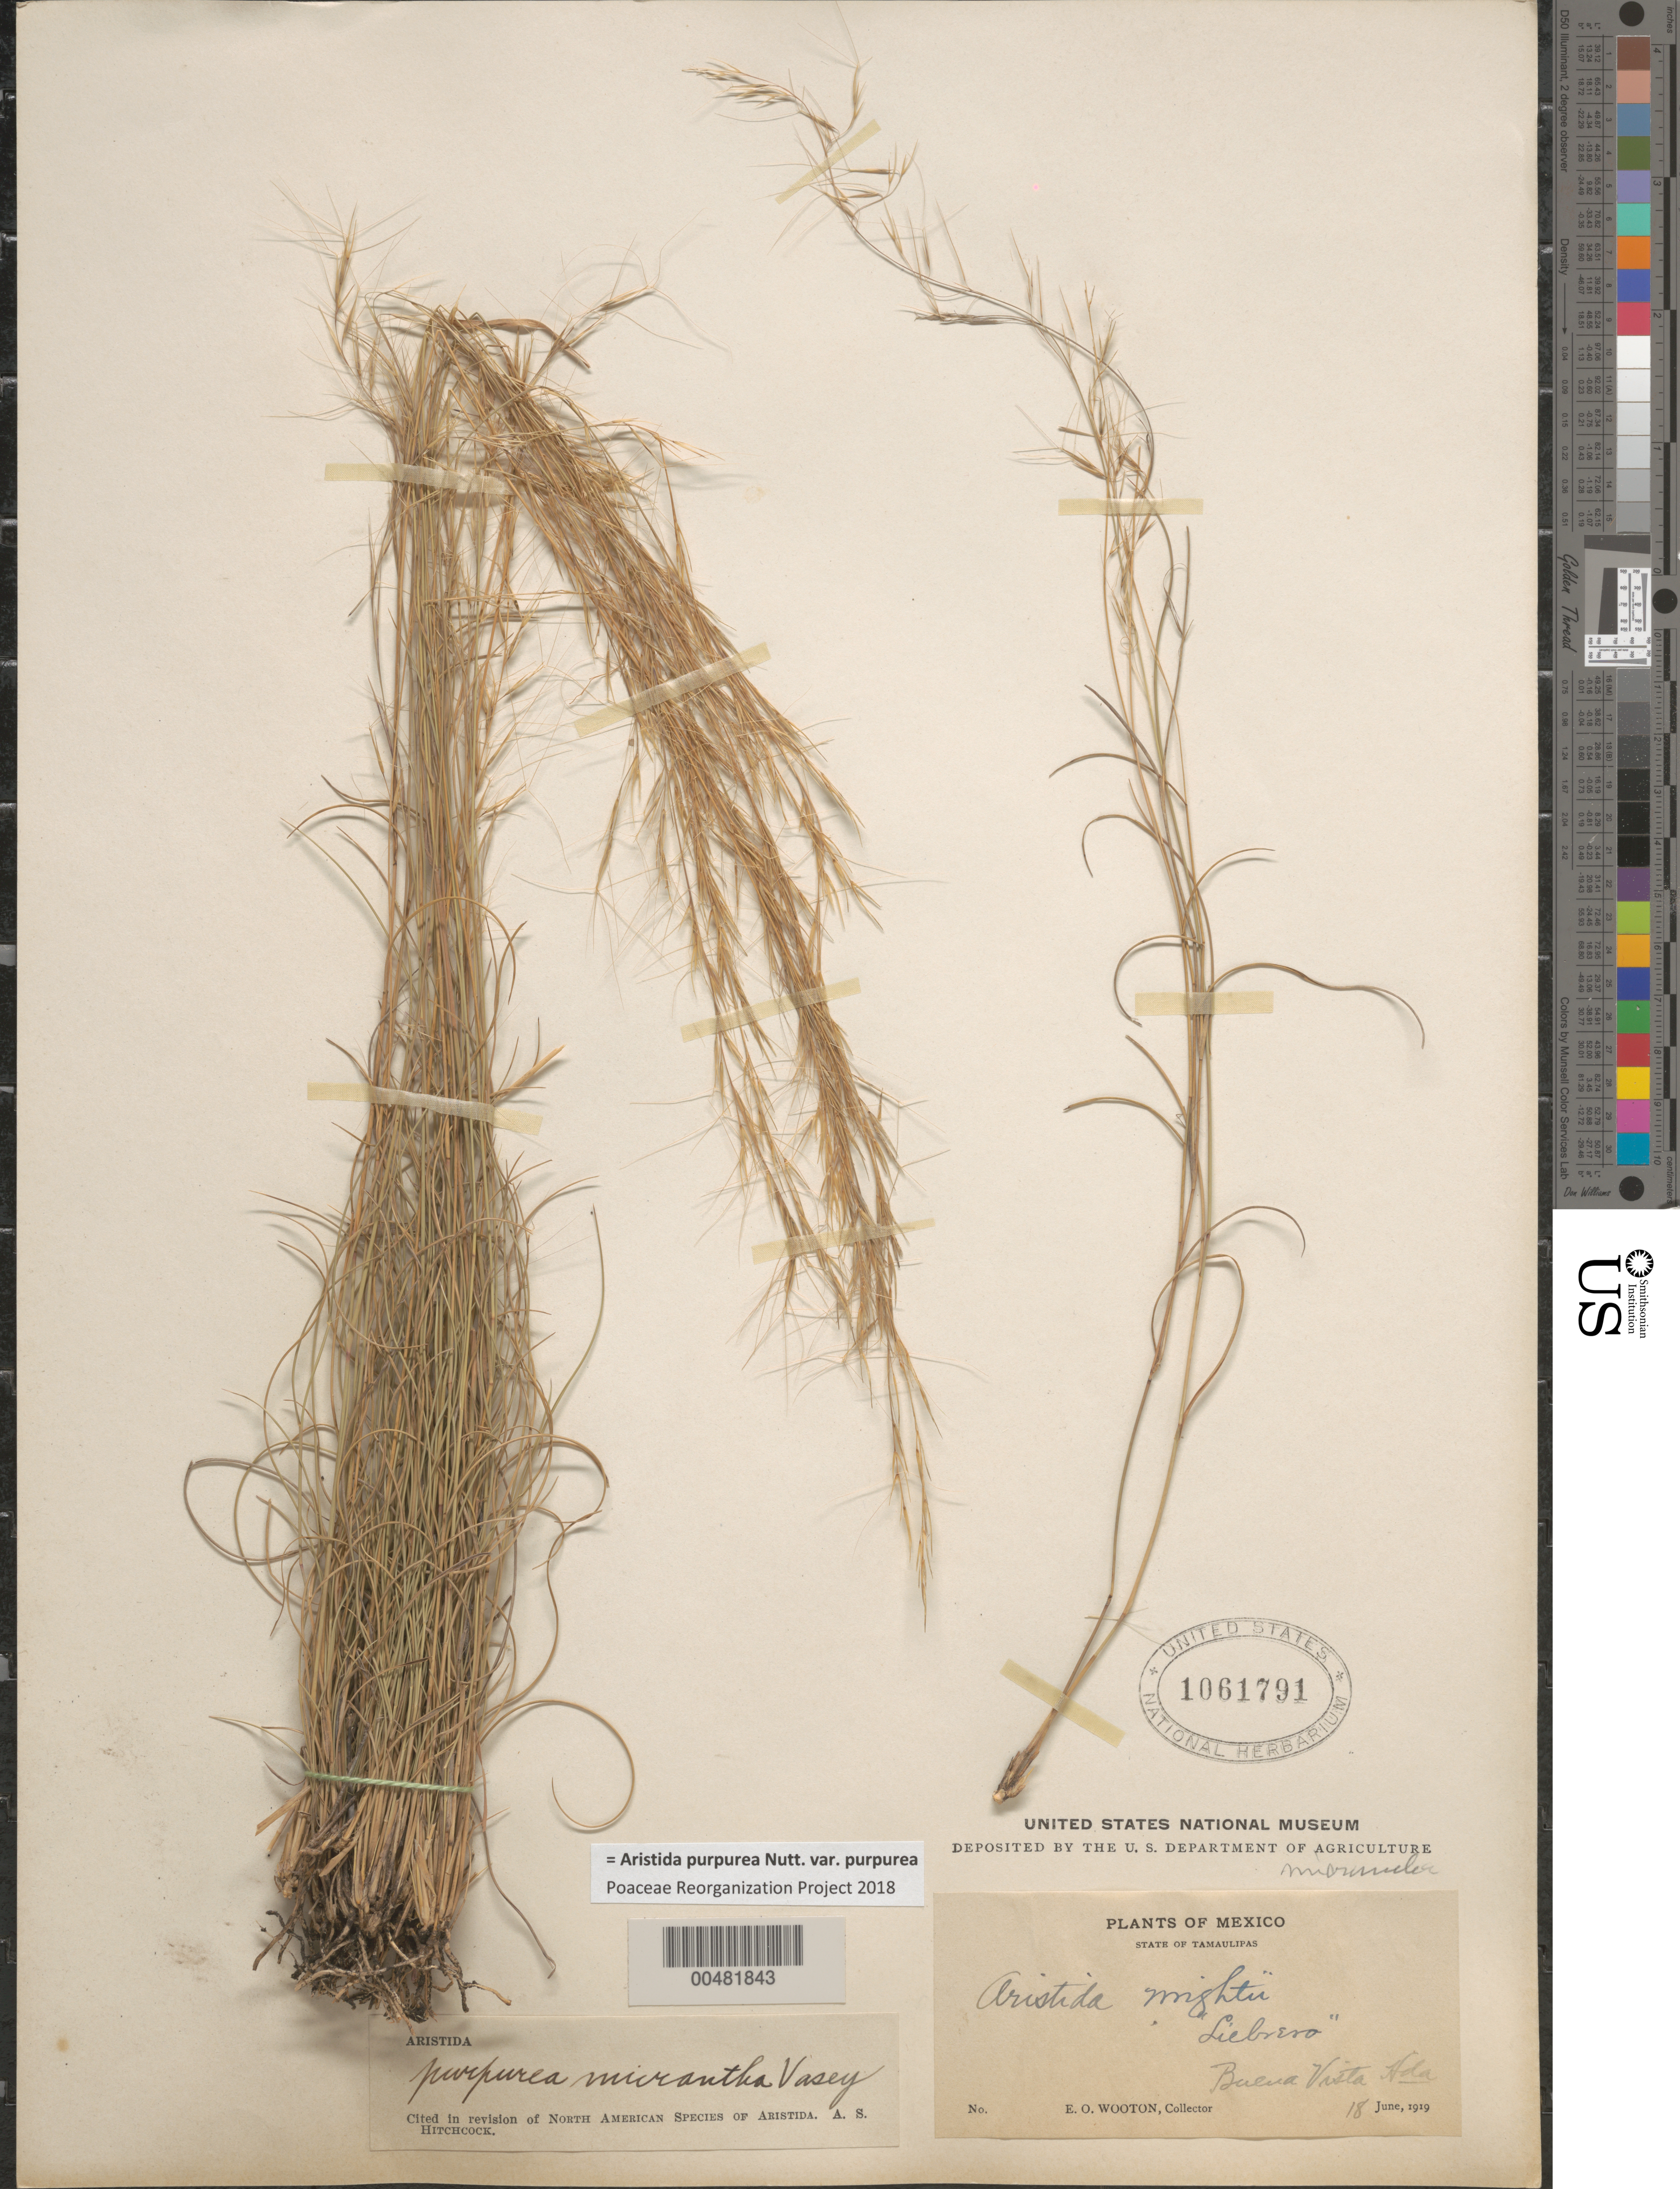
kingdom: Plantae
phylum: Tracheophyta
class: Liliopsida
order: Poales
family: Poaceae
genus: Aristida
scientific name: Aristida purpurea var. purpurea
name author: Nutt.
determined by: Poaceae Reorganization Project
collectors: E. O. Wooton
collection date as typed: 18 Jun 1919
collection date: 1919-06-18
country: Mexico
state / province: Tamaulipas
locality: Buena Vista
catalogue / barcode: US 1061791